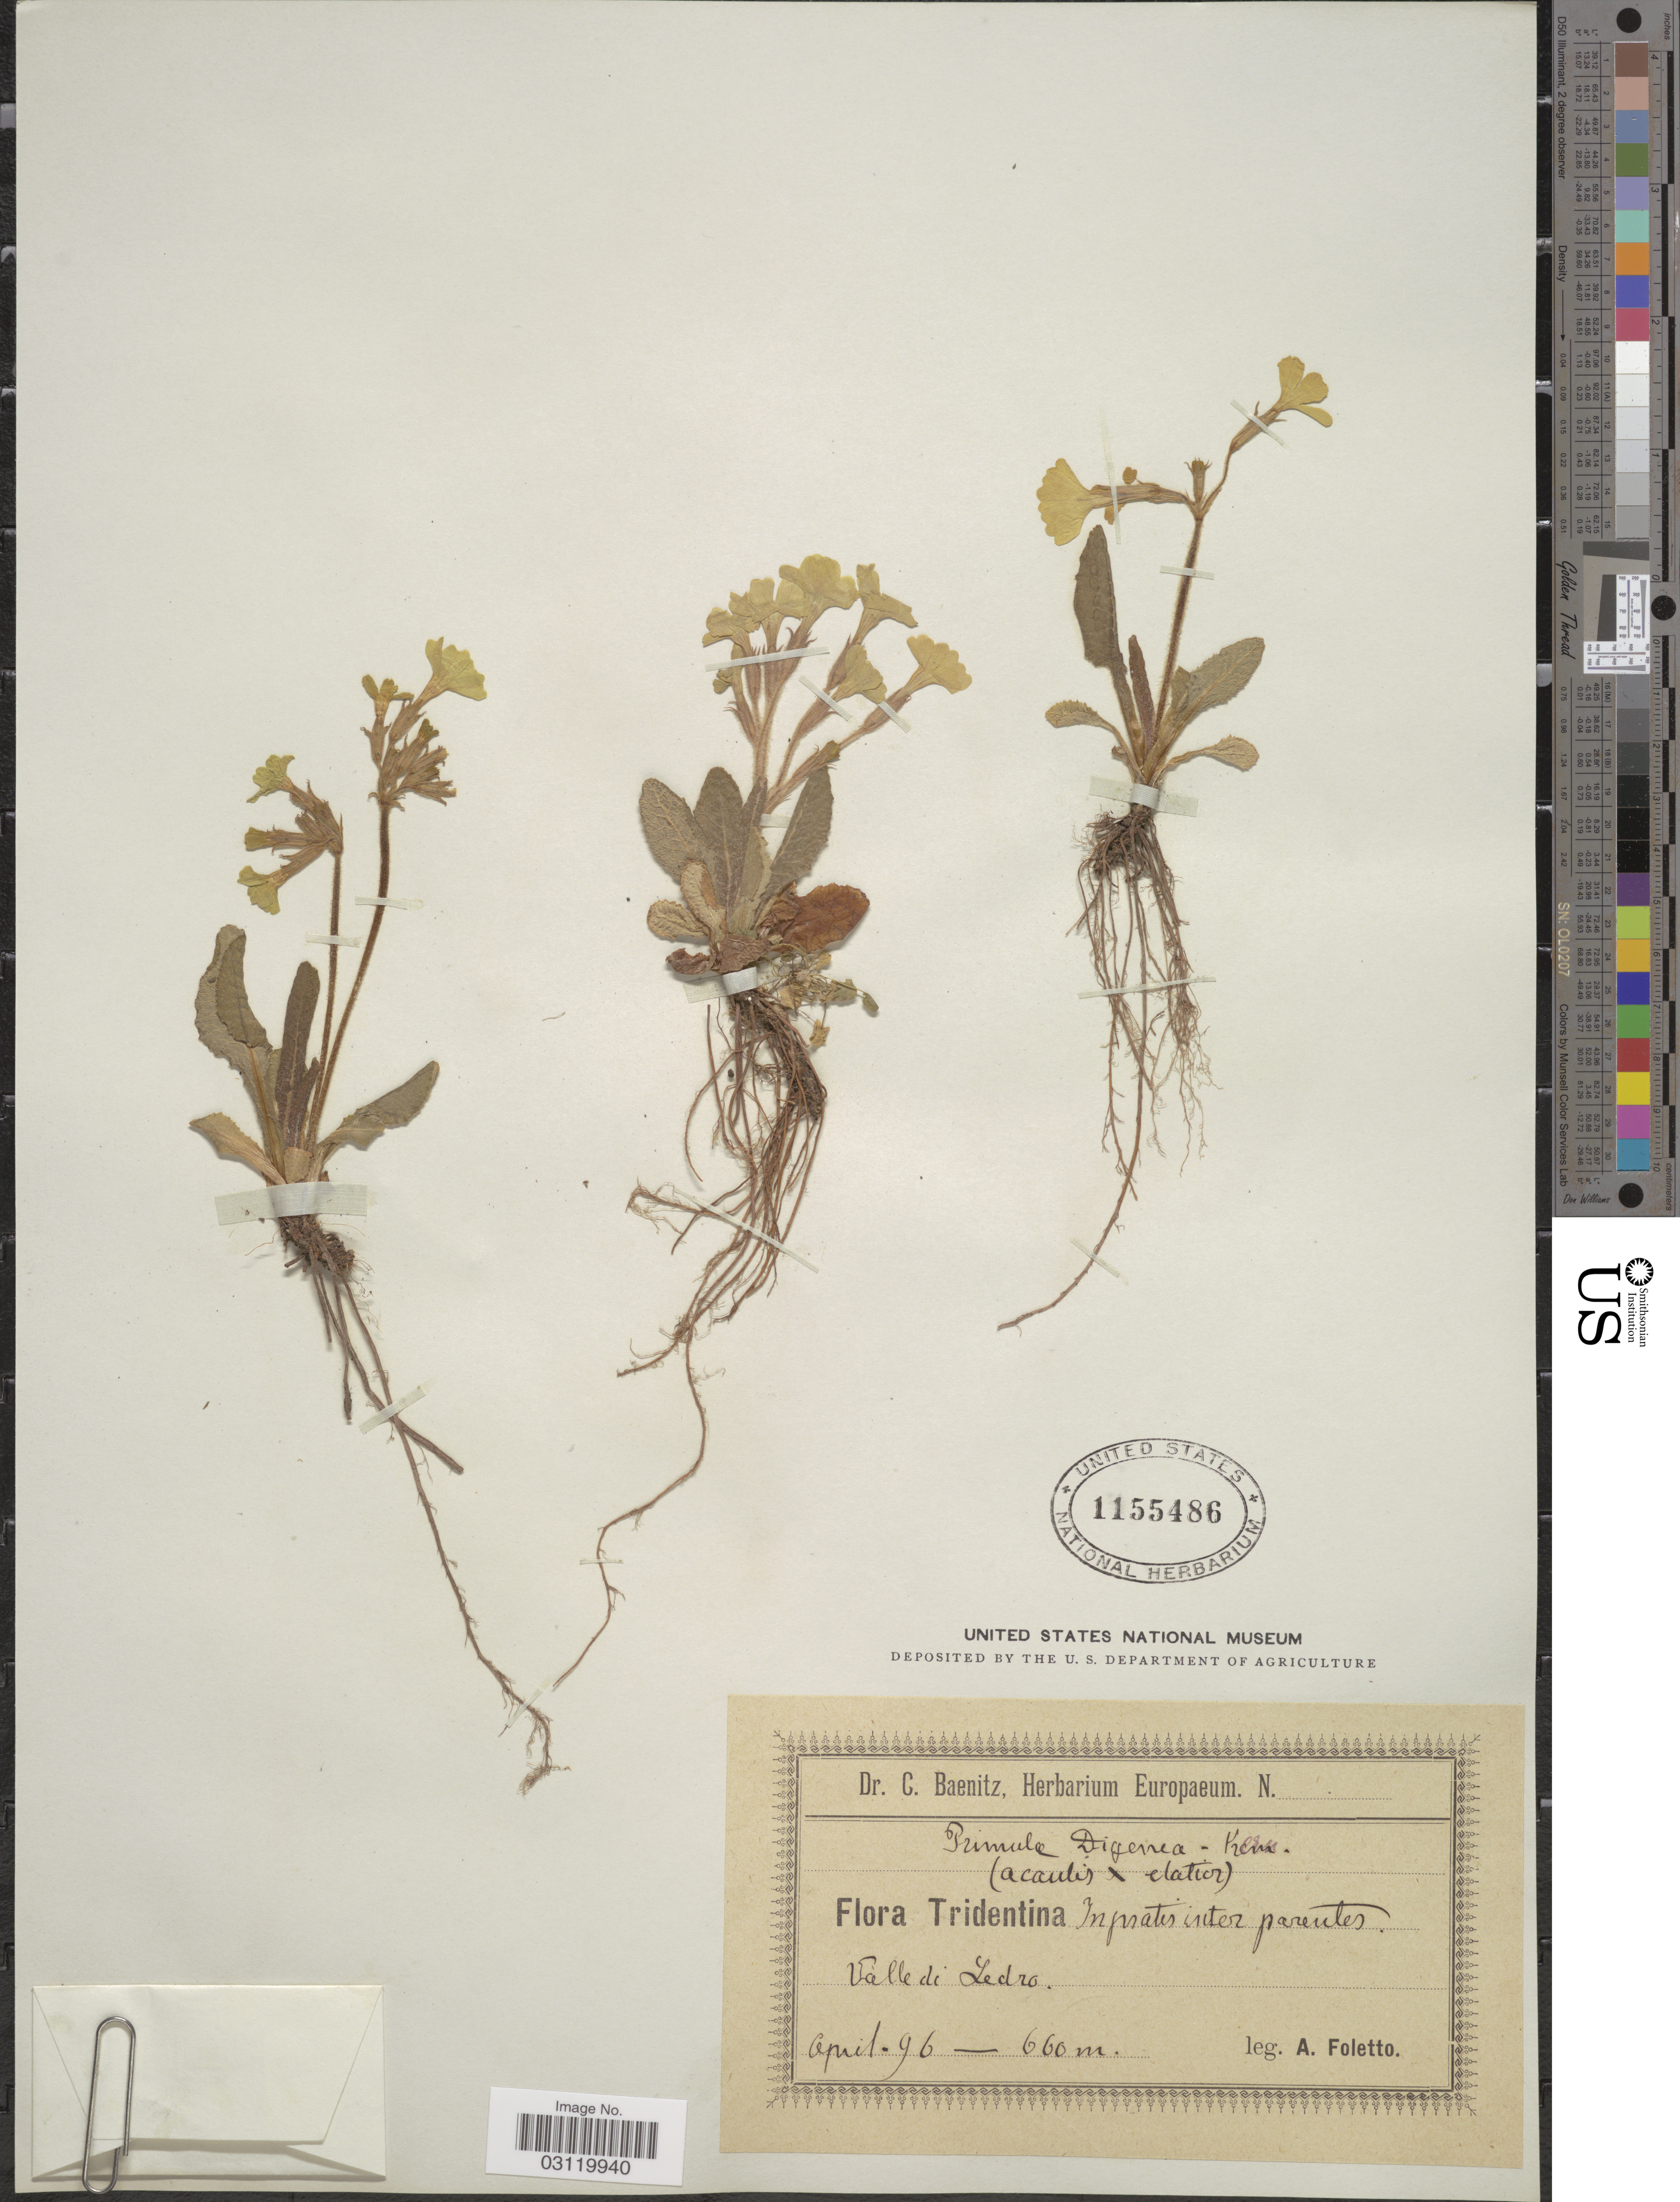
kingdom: Plantae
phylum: Tracheophyta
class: Magnoliopsida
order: Ericales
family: Primulaceae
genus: Primula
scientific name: Primula x digenea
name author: A. Kern.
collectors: A. Foletto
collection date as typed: Transcribed d/m/y: /4/96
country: Italy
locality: Tridentia. In pratis inter parentes. Valle di Ledro.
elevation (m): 660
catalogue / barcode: US 1155486